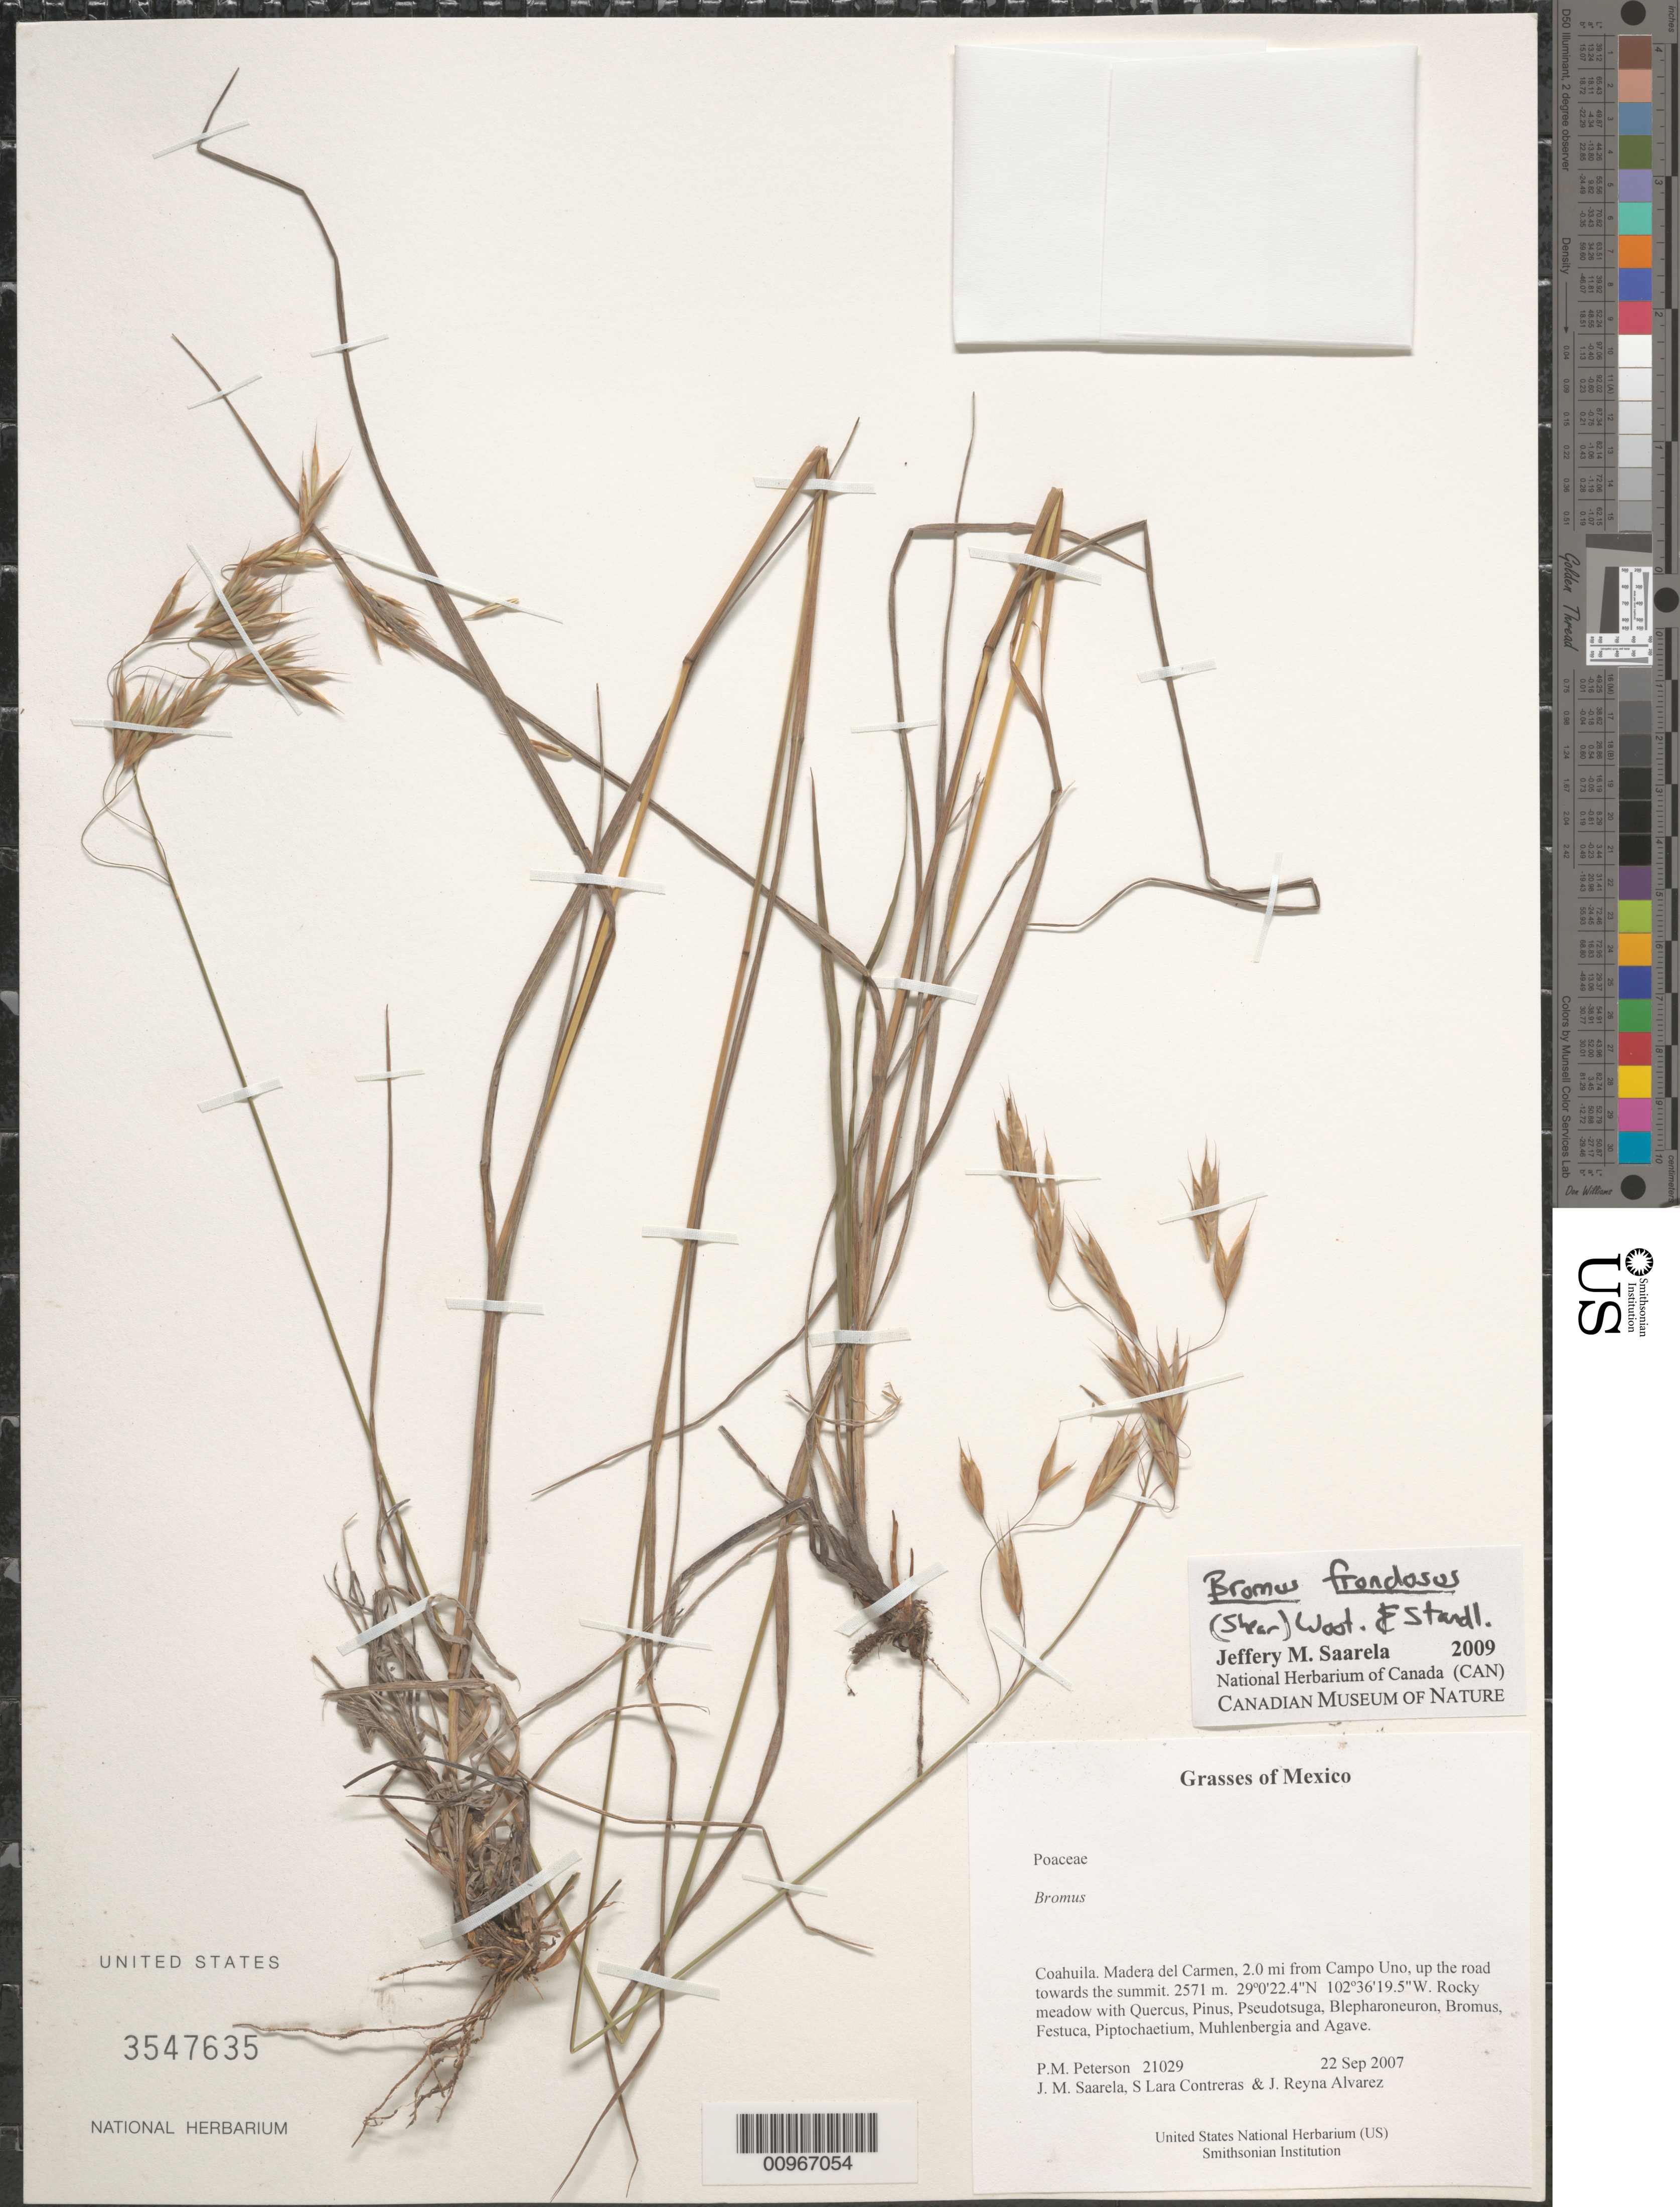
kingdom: Plantae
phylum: Tracheophyta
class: Liliopsida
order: Poales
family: Poaceae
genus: Bromus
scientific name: Bromus frondosus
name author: (Shear) Wooton & Standl.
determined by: Saarela, J. M., (CAN), Canadian Museum of Nature (CANADA)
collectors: P. M. Peterson, J. Saarela, S. Lara Contreras & J. Reyna Alvarez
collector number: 21029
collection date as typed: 22 Sep 2007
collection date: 2007-09-22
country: Mexico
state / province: Coahuila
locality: Madera del Carmen, 2.0 mi from Campo Uno, up the road towards the summit.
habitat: Rocky meadow with Quercus, Pinus, Pseudotsuga, Blepharoneuron, Bromus, Festuca, Piptochaetium, Muhlenbergia and Agave.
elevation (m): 2571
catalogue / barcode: US 3547635